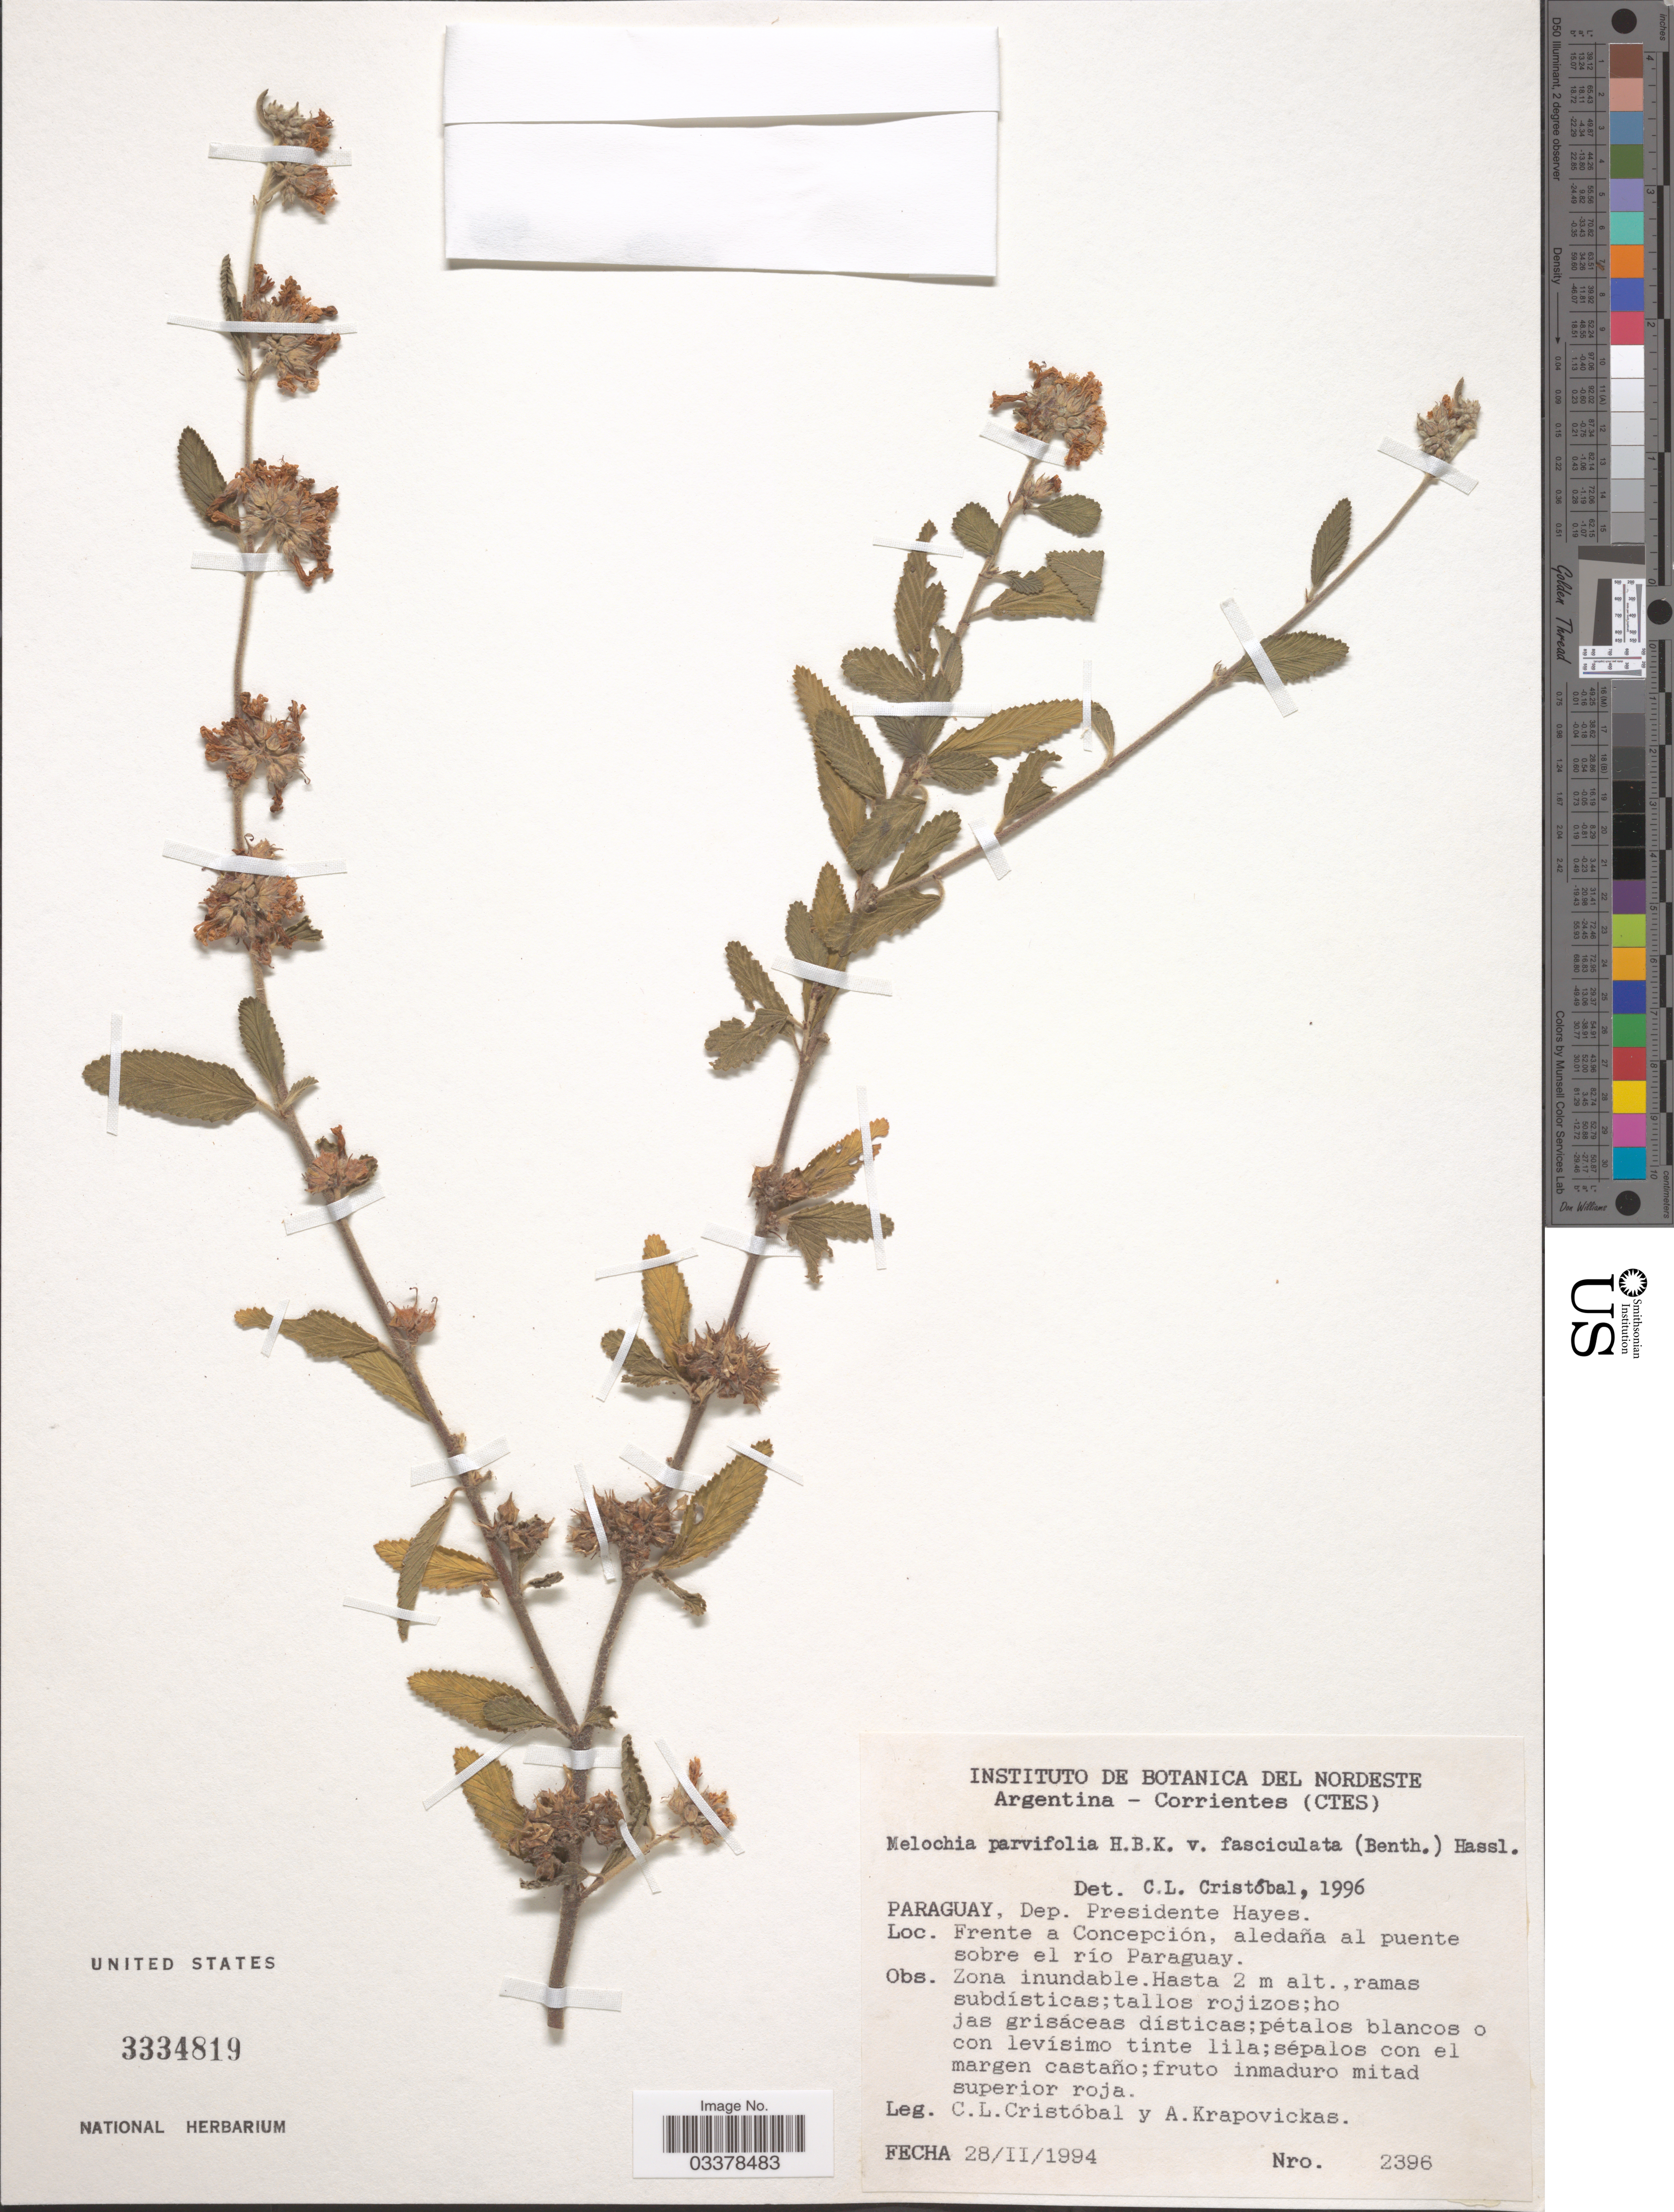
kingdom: Plantae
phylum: Tracheophyta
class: Magnoliopsida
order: Malvales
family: Malvaceae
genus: Melochia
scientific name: Melochia parvifolia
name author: Kunth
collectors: C. L. Cristóbal & A. Krapovickas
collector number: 2396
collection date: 1994-02-28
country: Paraguay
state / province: Presidente Hayes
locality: Dep. Presidente Hayes. Frente a Concepción, aledaña al puente sobre el río Paraguay.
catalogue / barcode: US 3334819